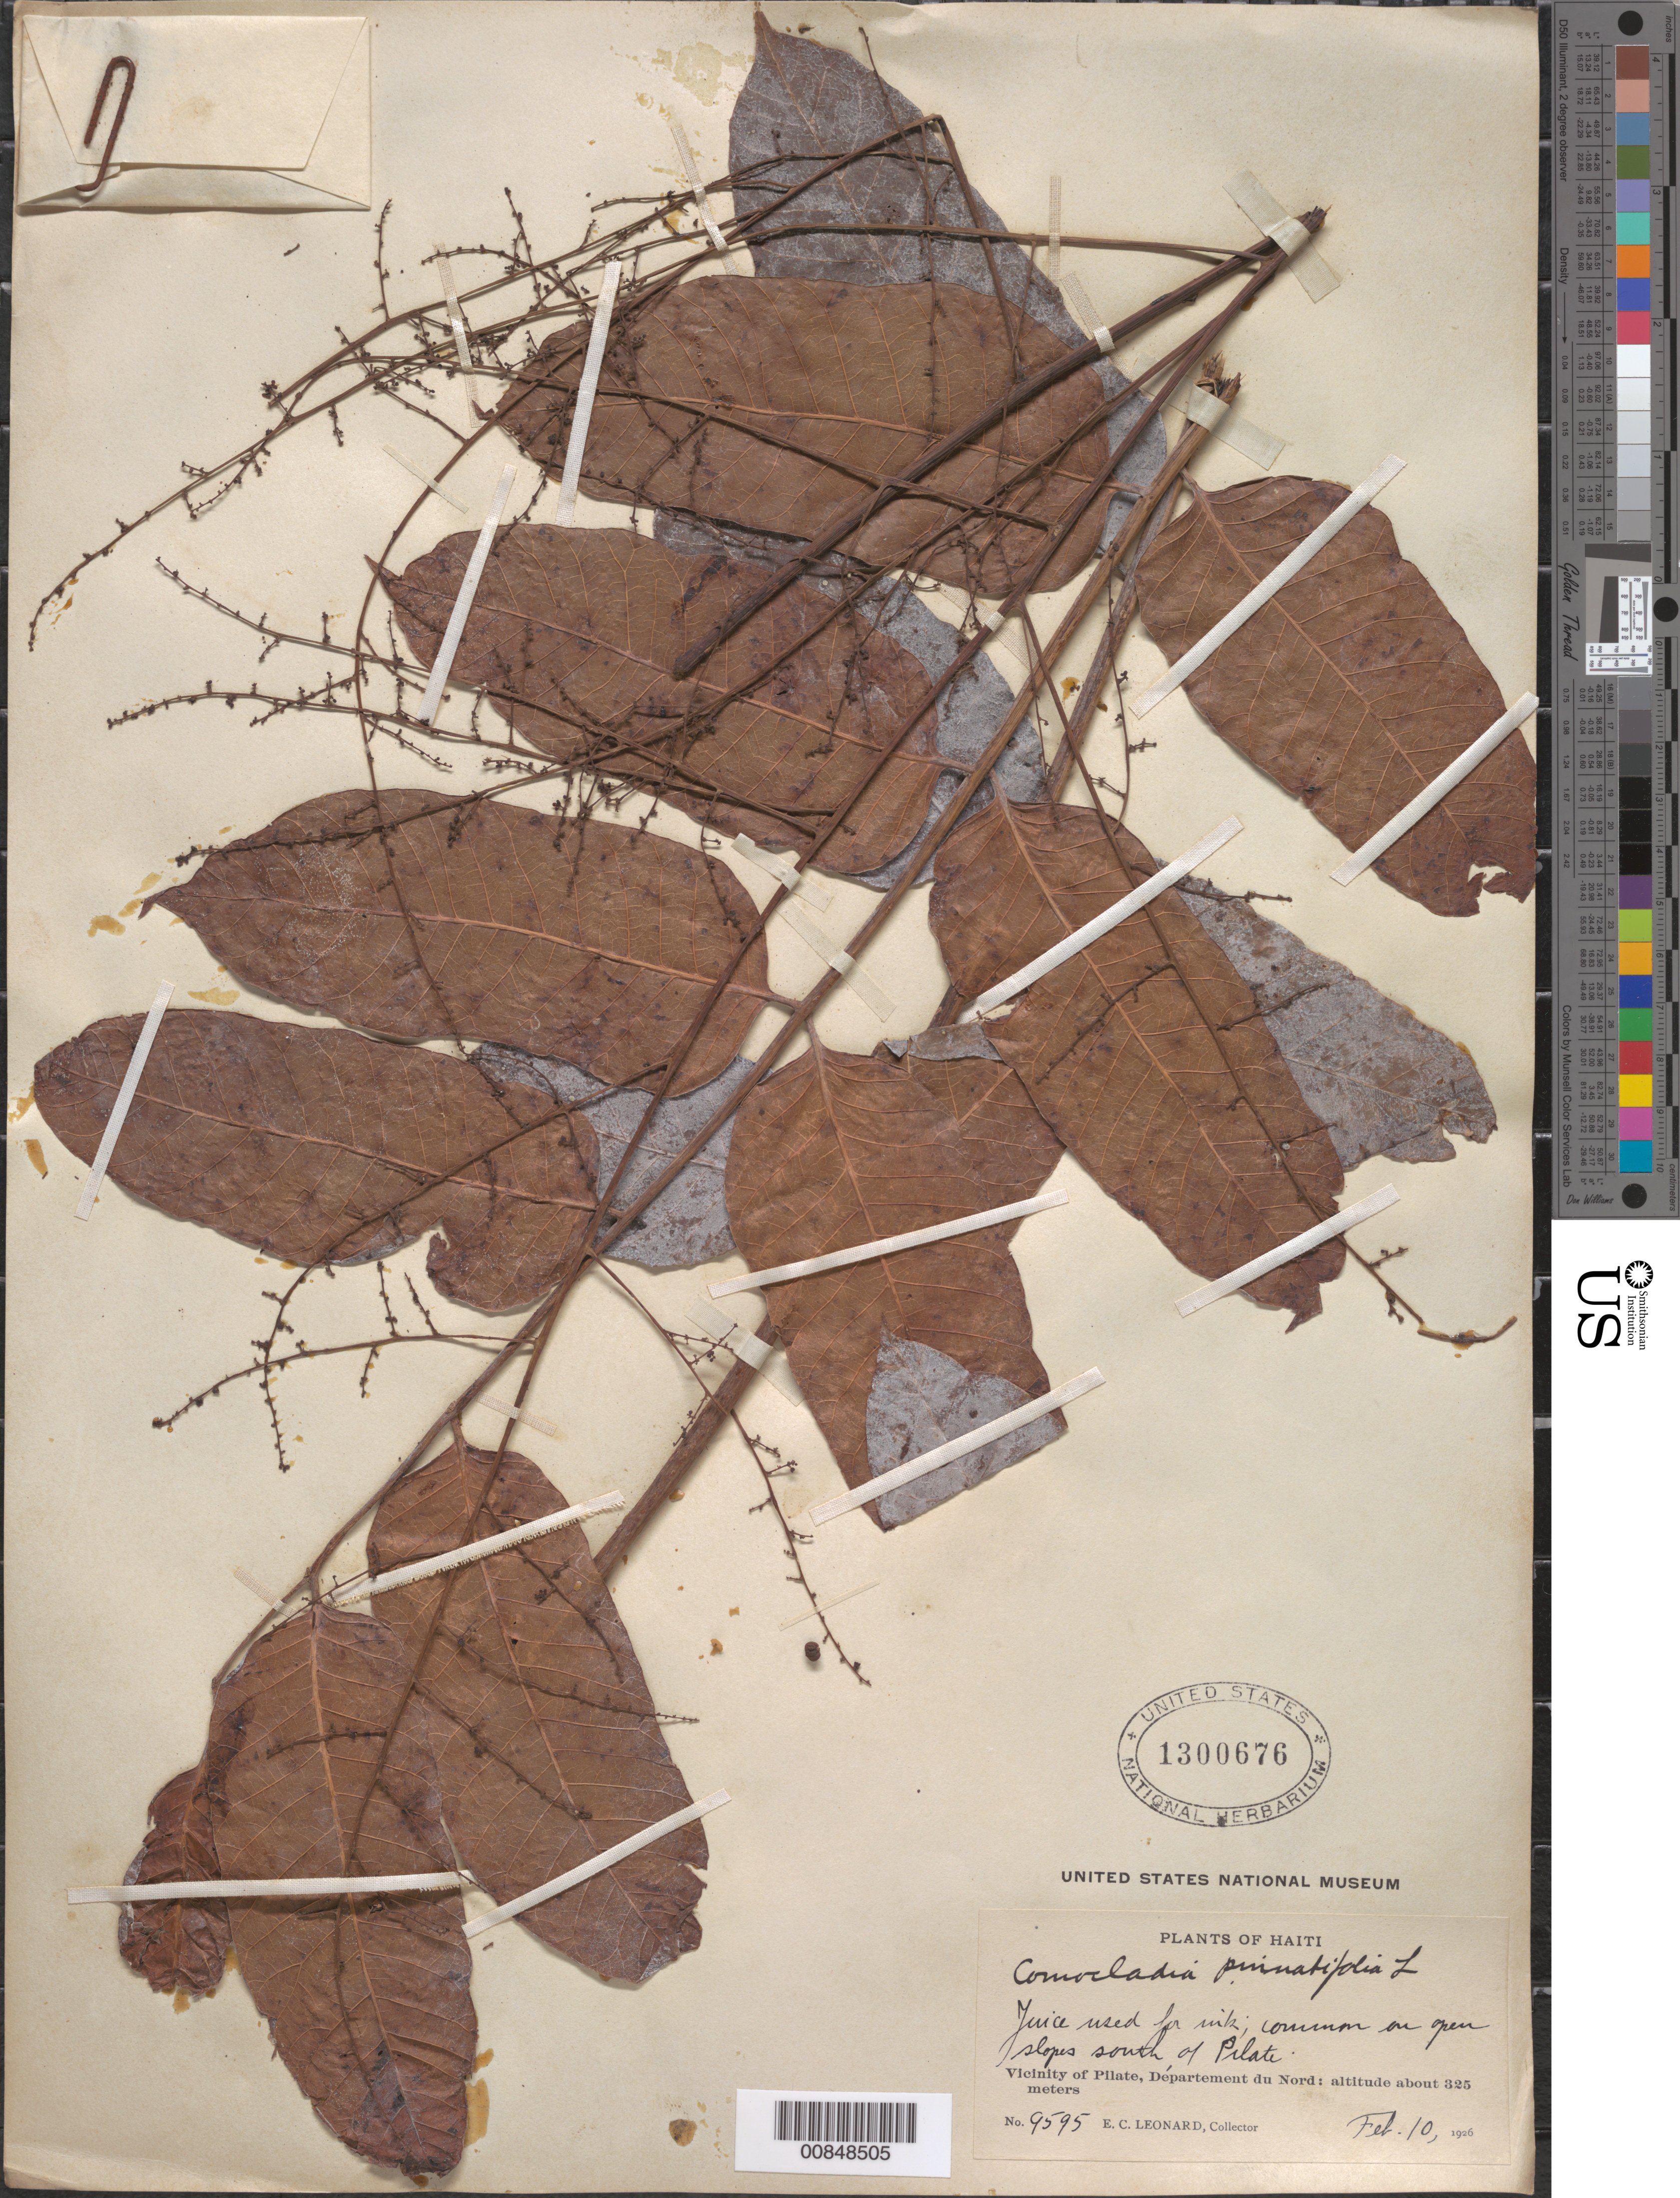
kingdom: Plantae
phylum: Tracheophyta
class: Magnoliopsida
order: Sapindales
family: Anacardiaceae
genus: Comocladia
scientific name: Comocladia pinnatifolia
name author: L.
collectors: E. C. Leonard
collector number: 9595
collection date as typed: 10 Feb 1926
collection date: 1926-02-10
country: Haiti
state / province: Nord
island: Hispaniola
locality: Vicinity of Pilate, S of town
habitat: On open slopes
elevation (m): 325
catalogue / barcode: US 1300676